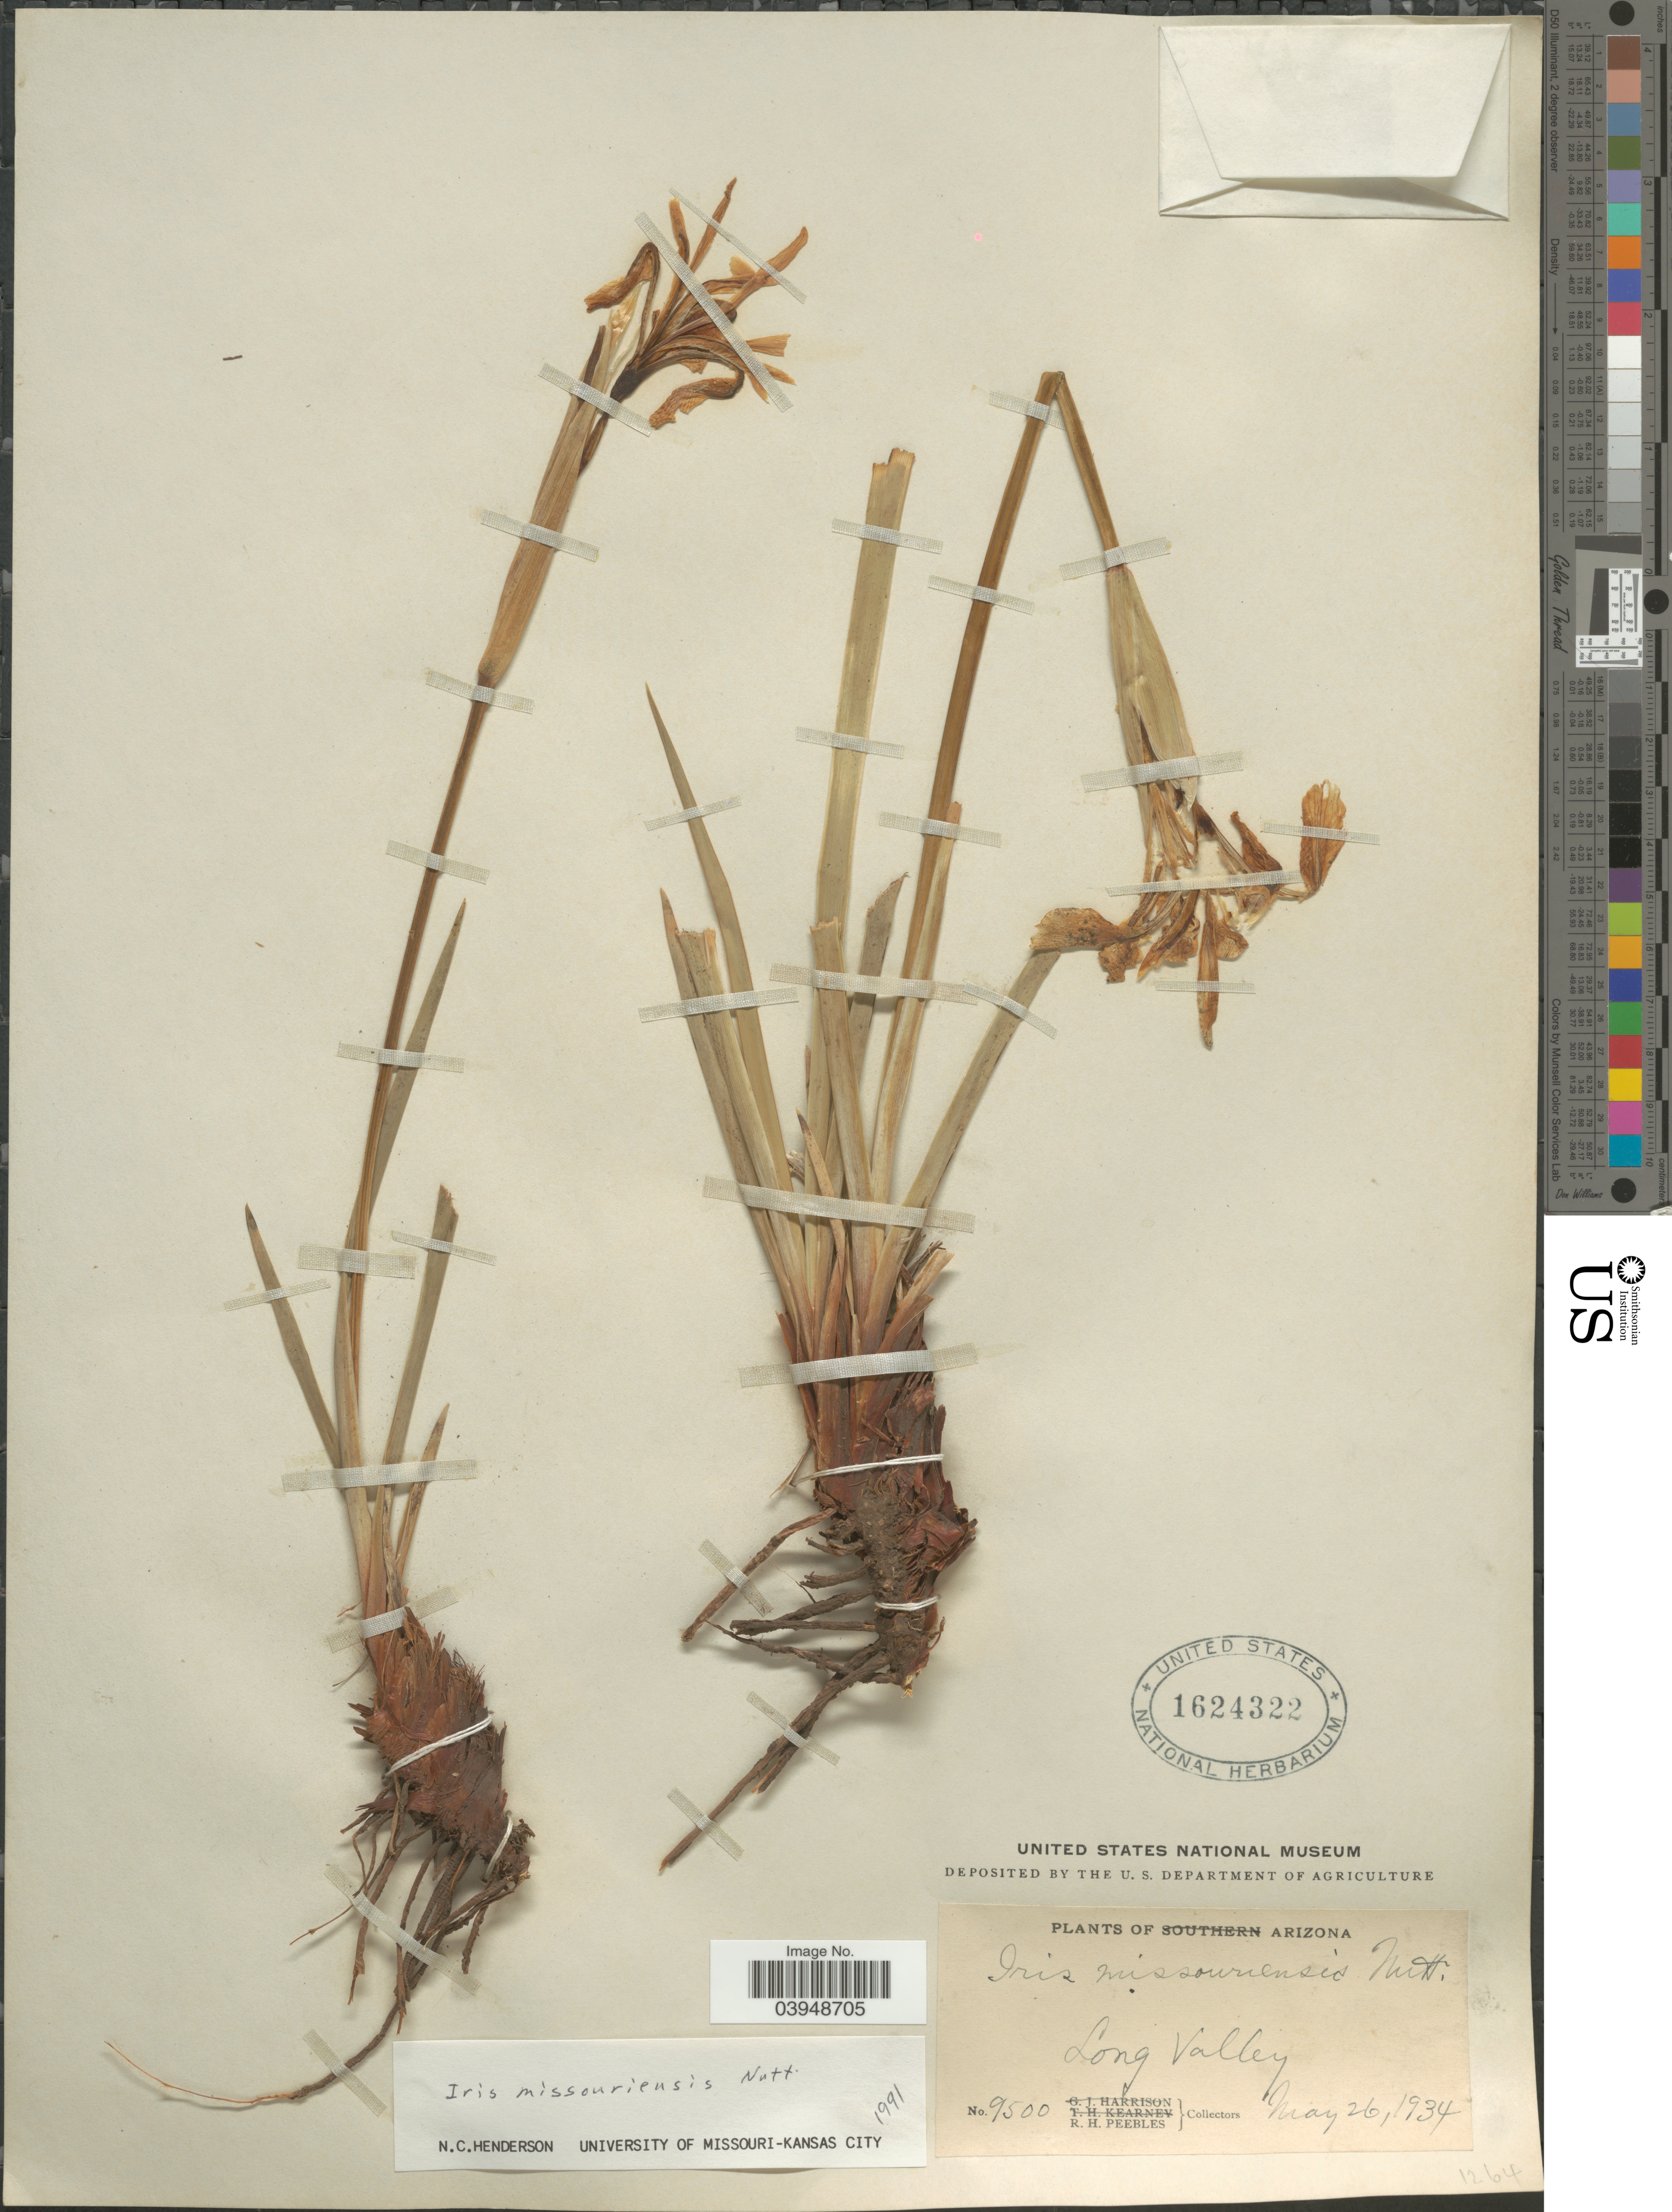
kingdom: Plantae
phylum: Tracheophyta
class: Liliopsida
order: Asparagales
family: Iridaceae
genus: Iris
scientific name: Iris missouriensis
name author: Nutt.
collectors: R. H. Peebles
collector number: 9500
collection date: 1934-05-26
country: United States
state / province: Arizona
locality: Long Valley.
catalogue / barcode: US 1624322